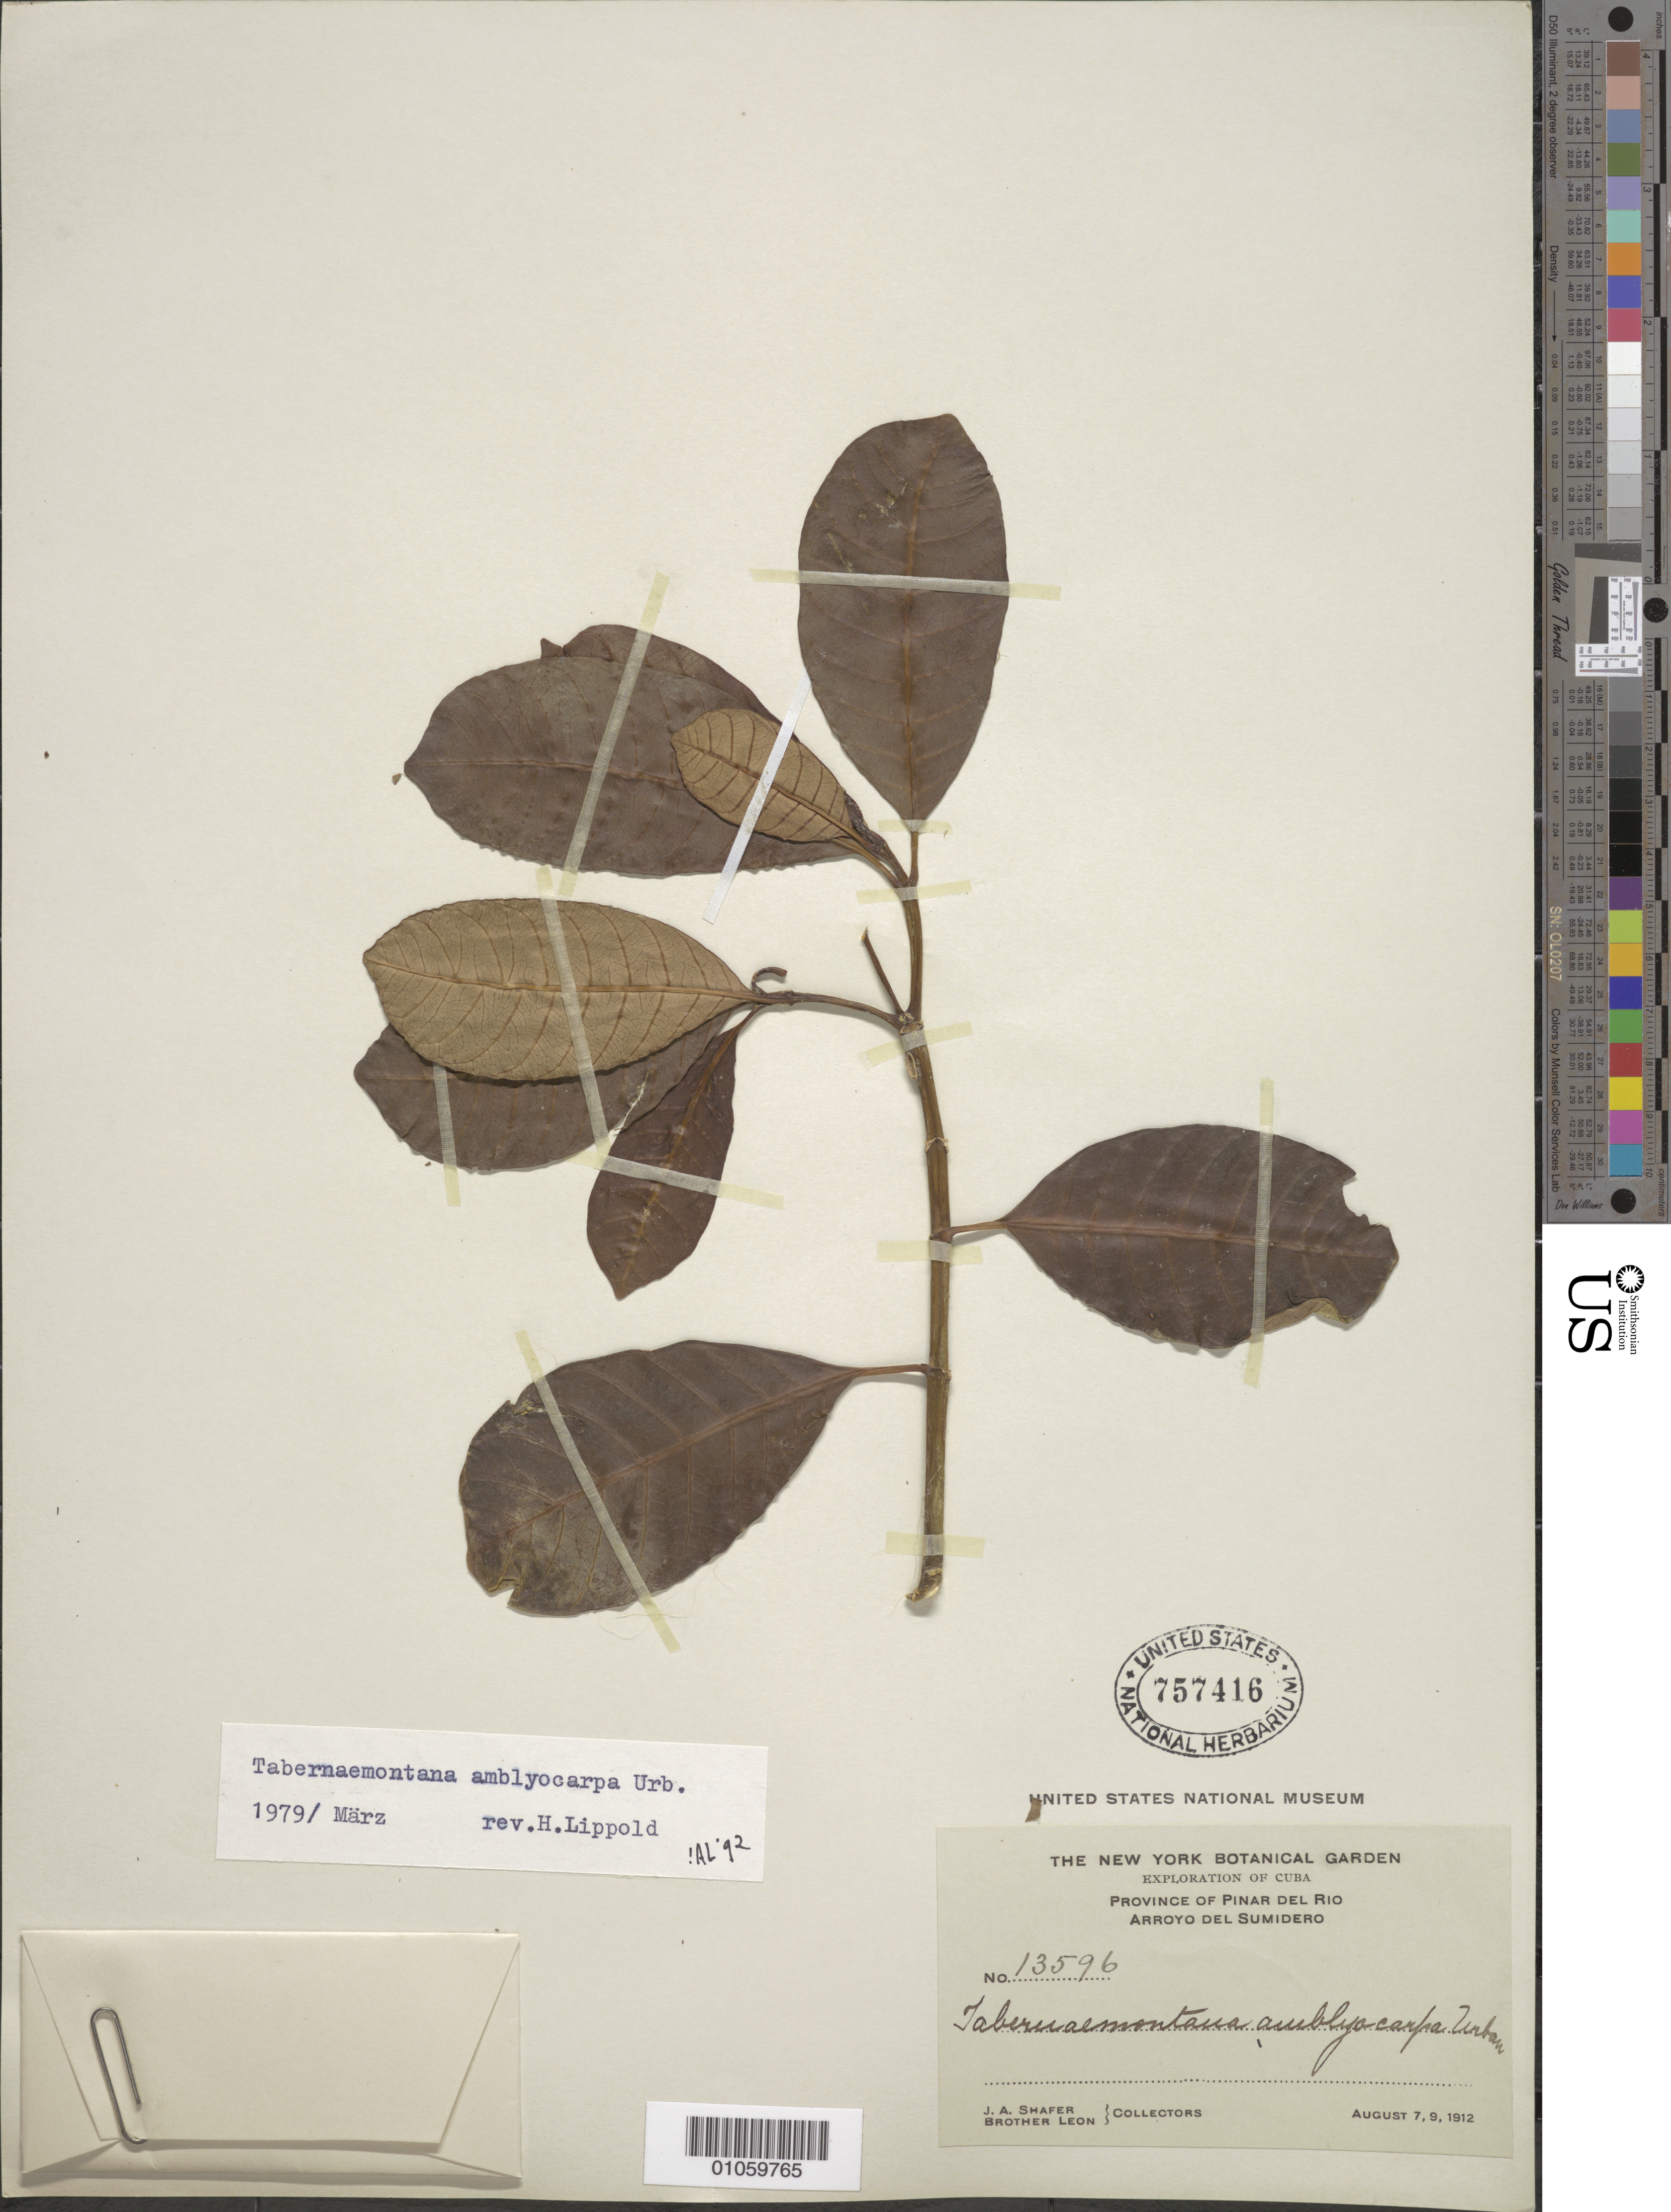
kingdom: Plantae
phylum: Tracheophyta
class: Magnoliopsida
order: Gentianales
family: Apocynaceae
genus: Tabernaemontana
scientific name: Tabernaemontana amblyocarpa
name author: Urb.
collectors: J. A. Shafer & Bro. León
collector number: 13596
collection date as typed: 07 Aug 1912 and 09 Aug 1912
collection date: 1912-08-07,1912-08-09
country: Cuba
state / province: Pinar del Rio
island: Cuba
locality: Arroyo Del Sumidero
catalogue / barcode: US 757416